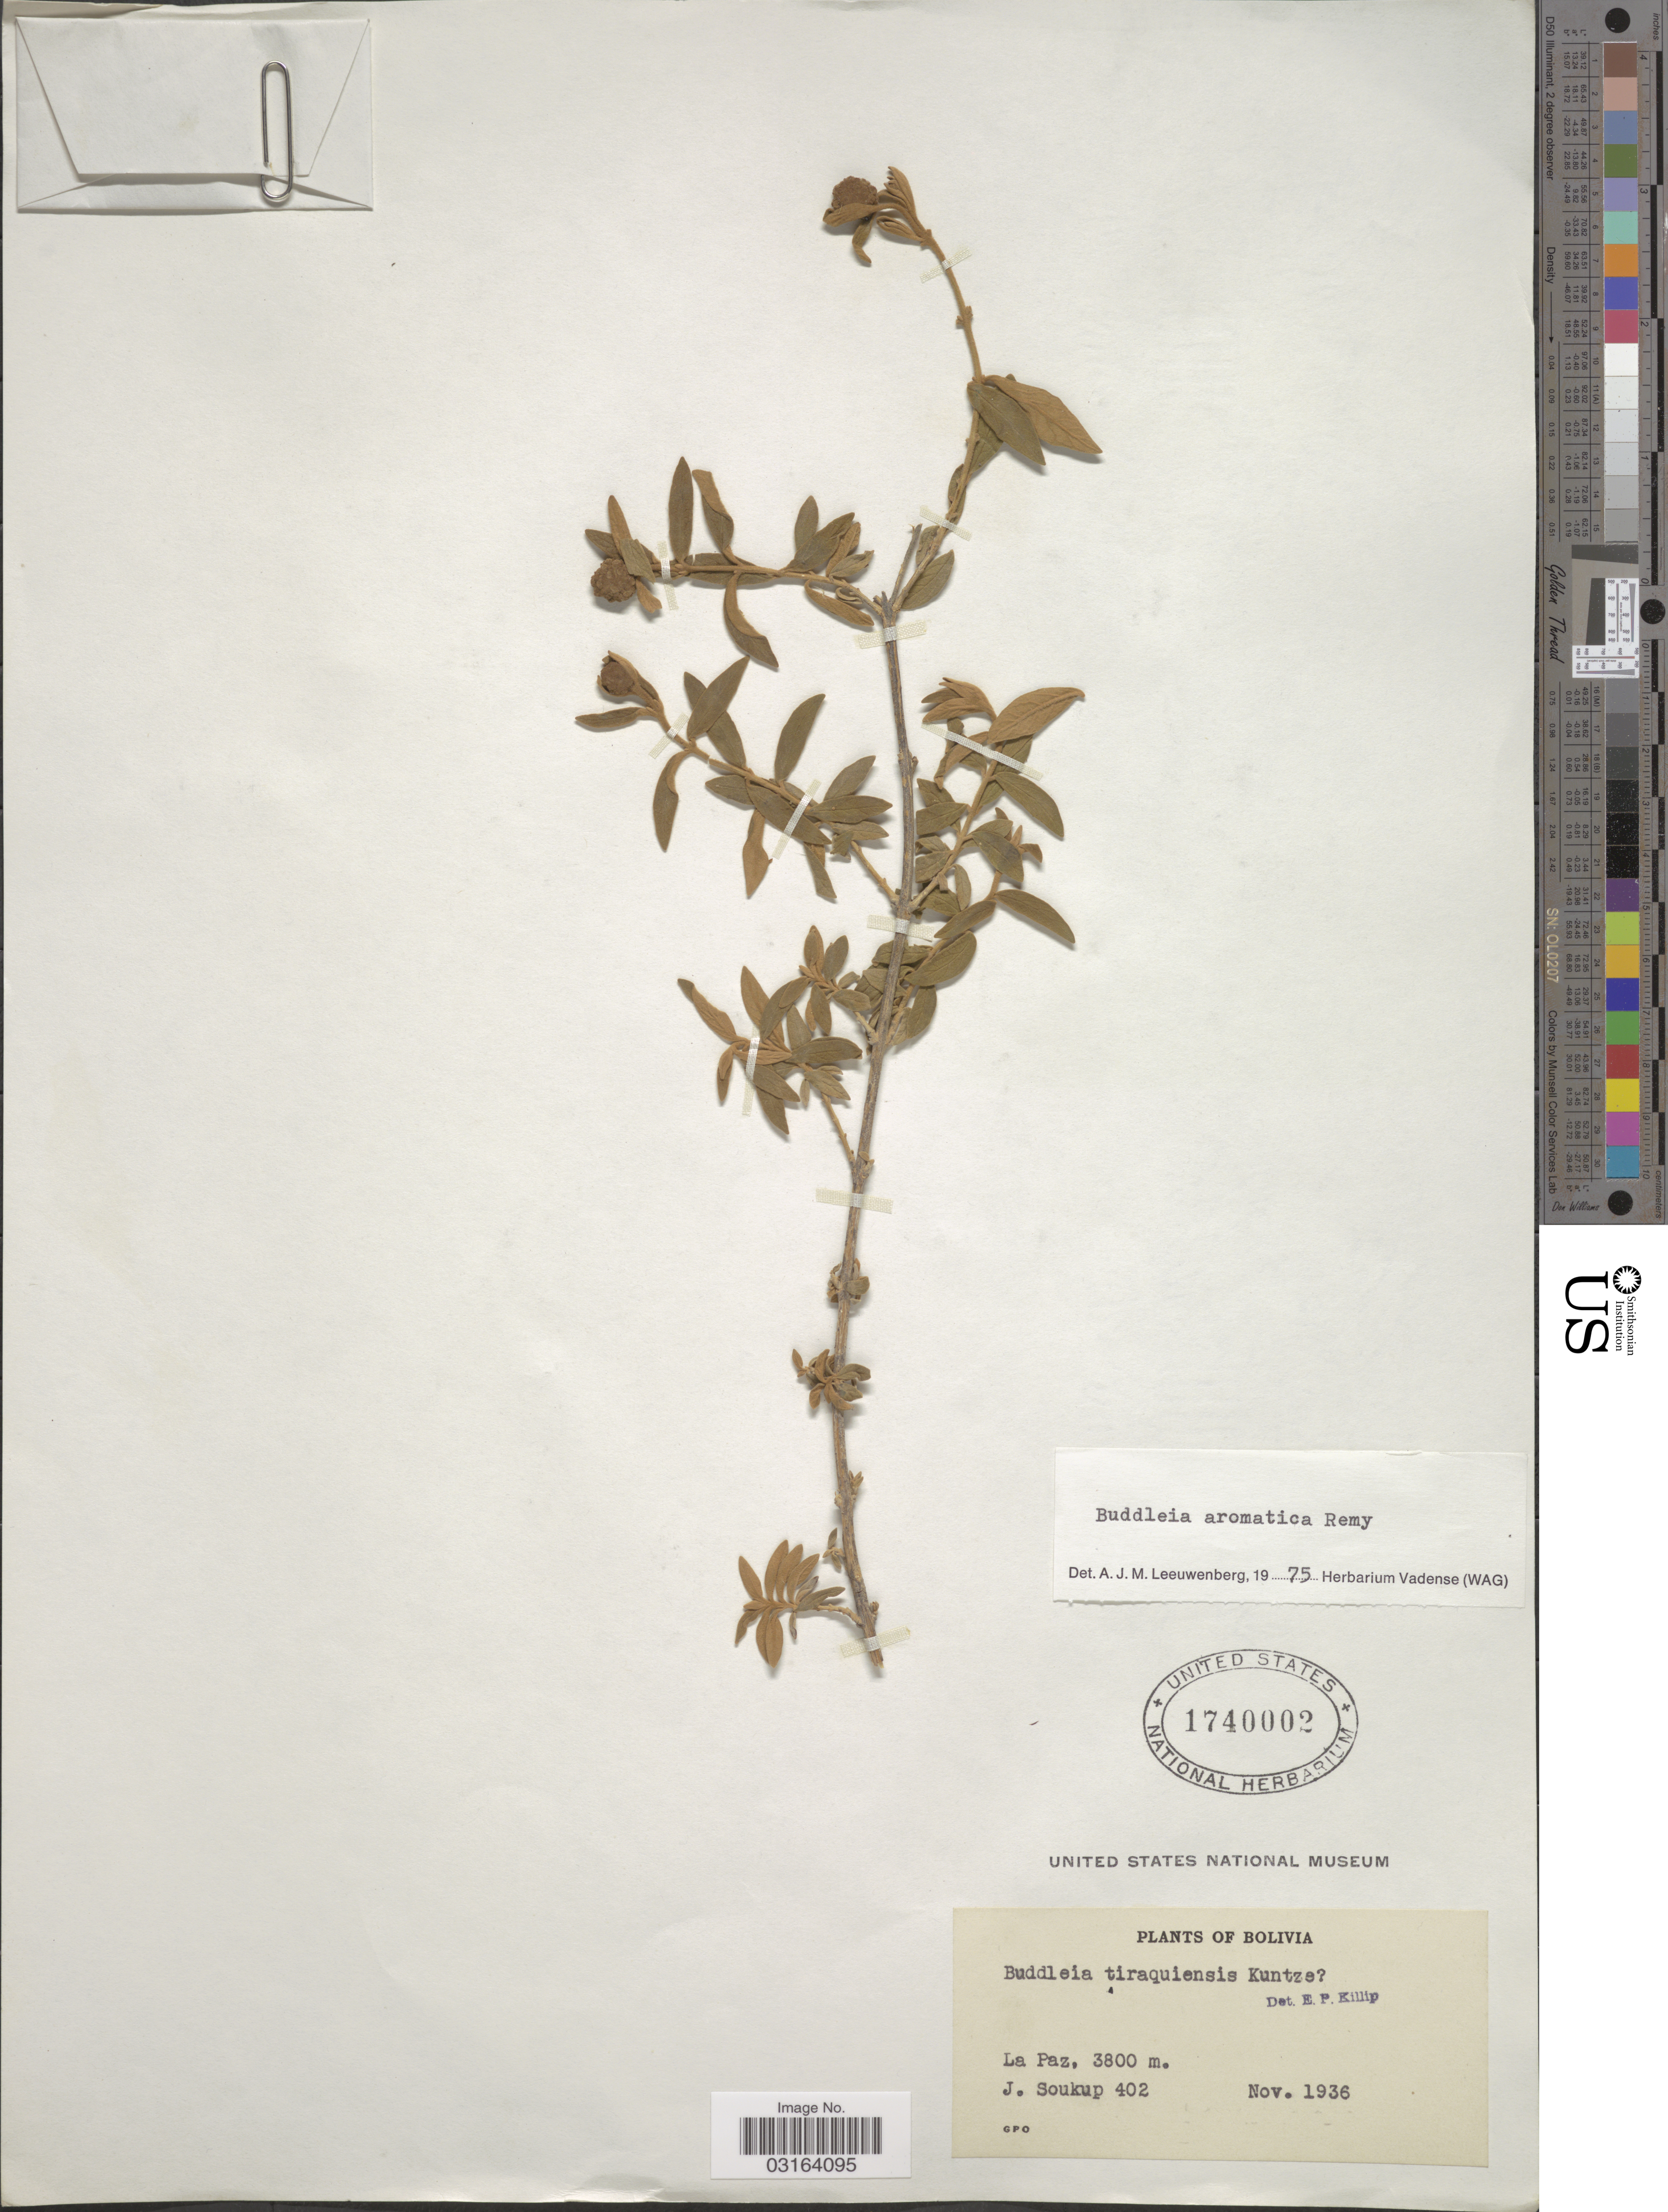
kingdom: Plantae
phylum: Tracheophyta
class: Magnoliopsida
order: Lamiales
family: Scrophulariaceae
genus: Buddleja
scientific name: Buddleja aromatica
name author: Remy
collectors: J. Soukup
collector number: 402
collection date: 1936-11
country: Bolivia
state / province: La Paz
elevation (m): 3800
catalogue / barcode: US 1740002